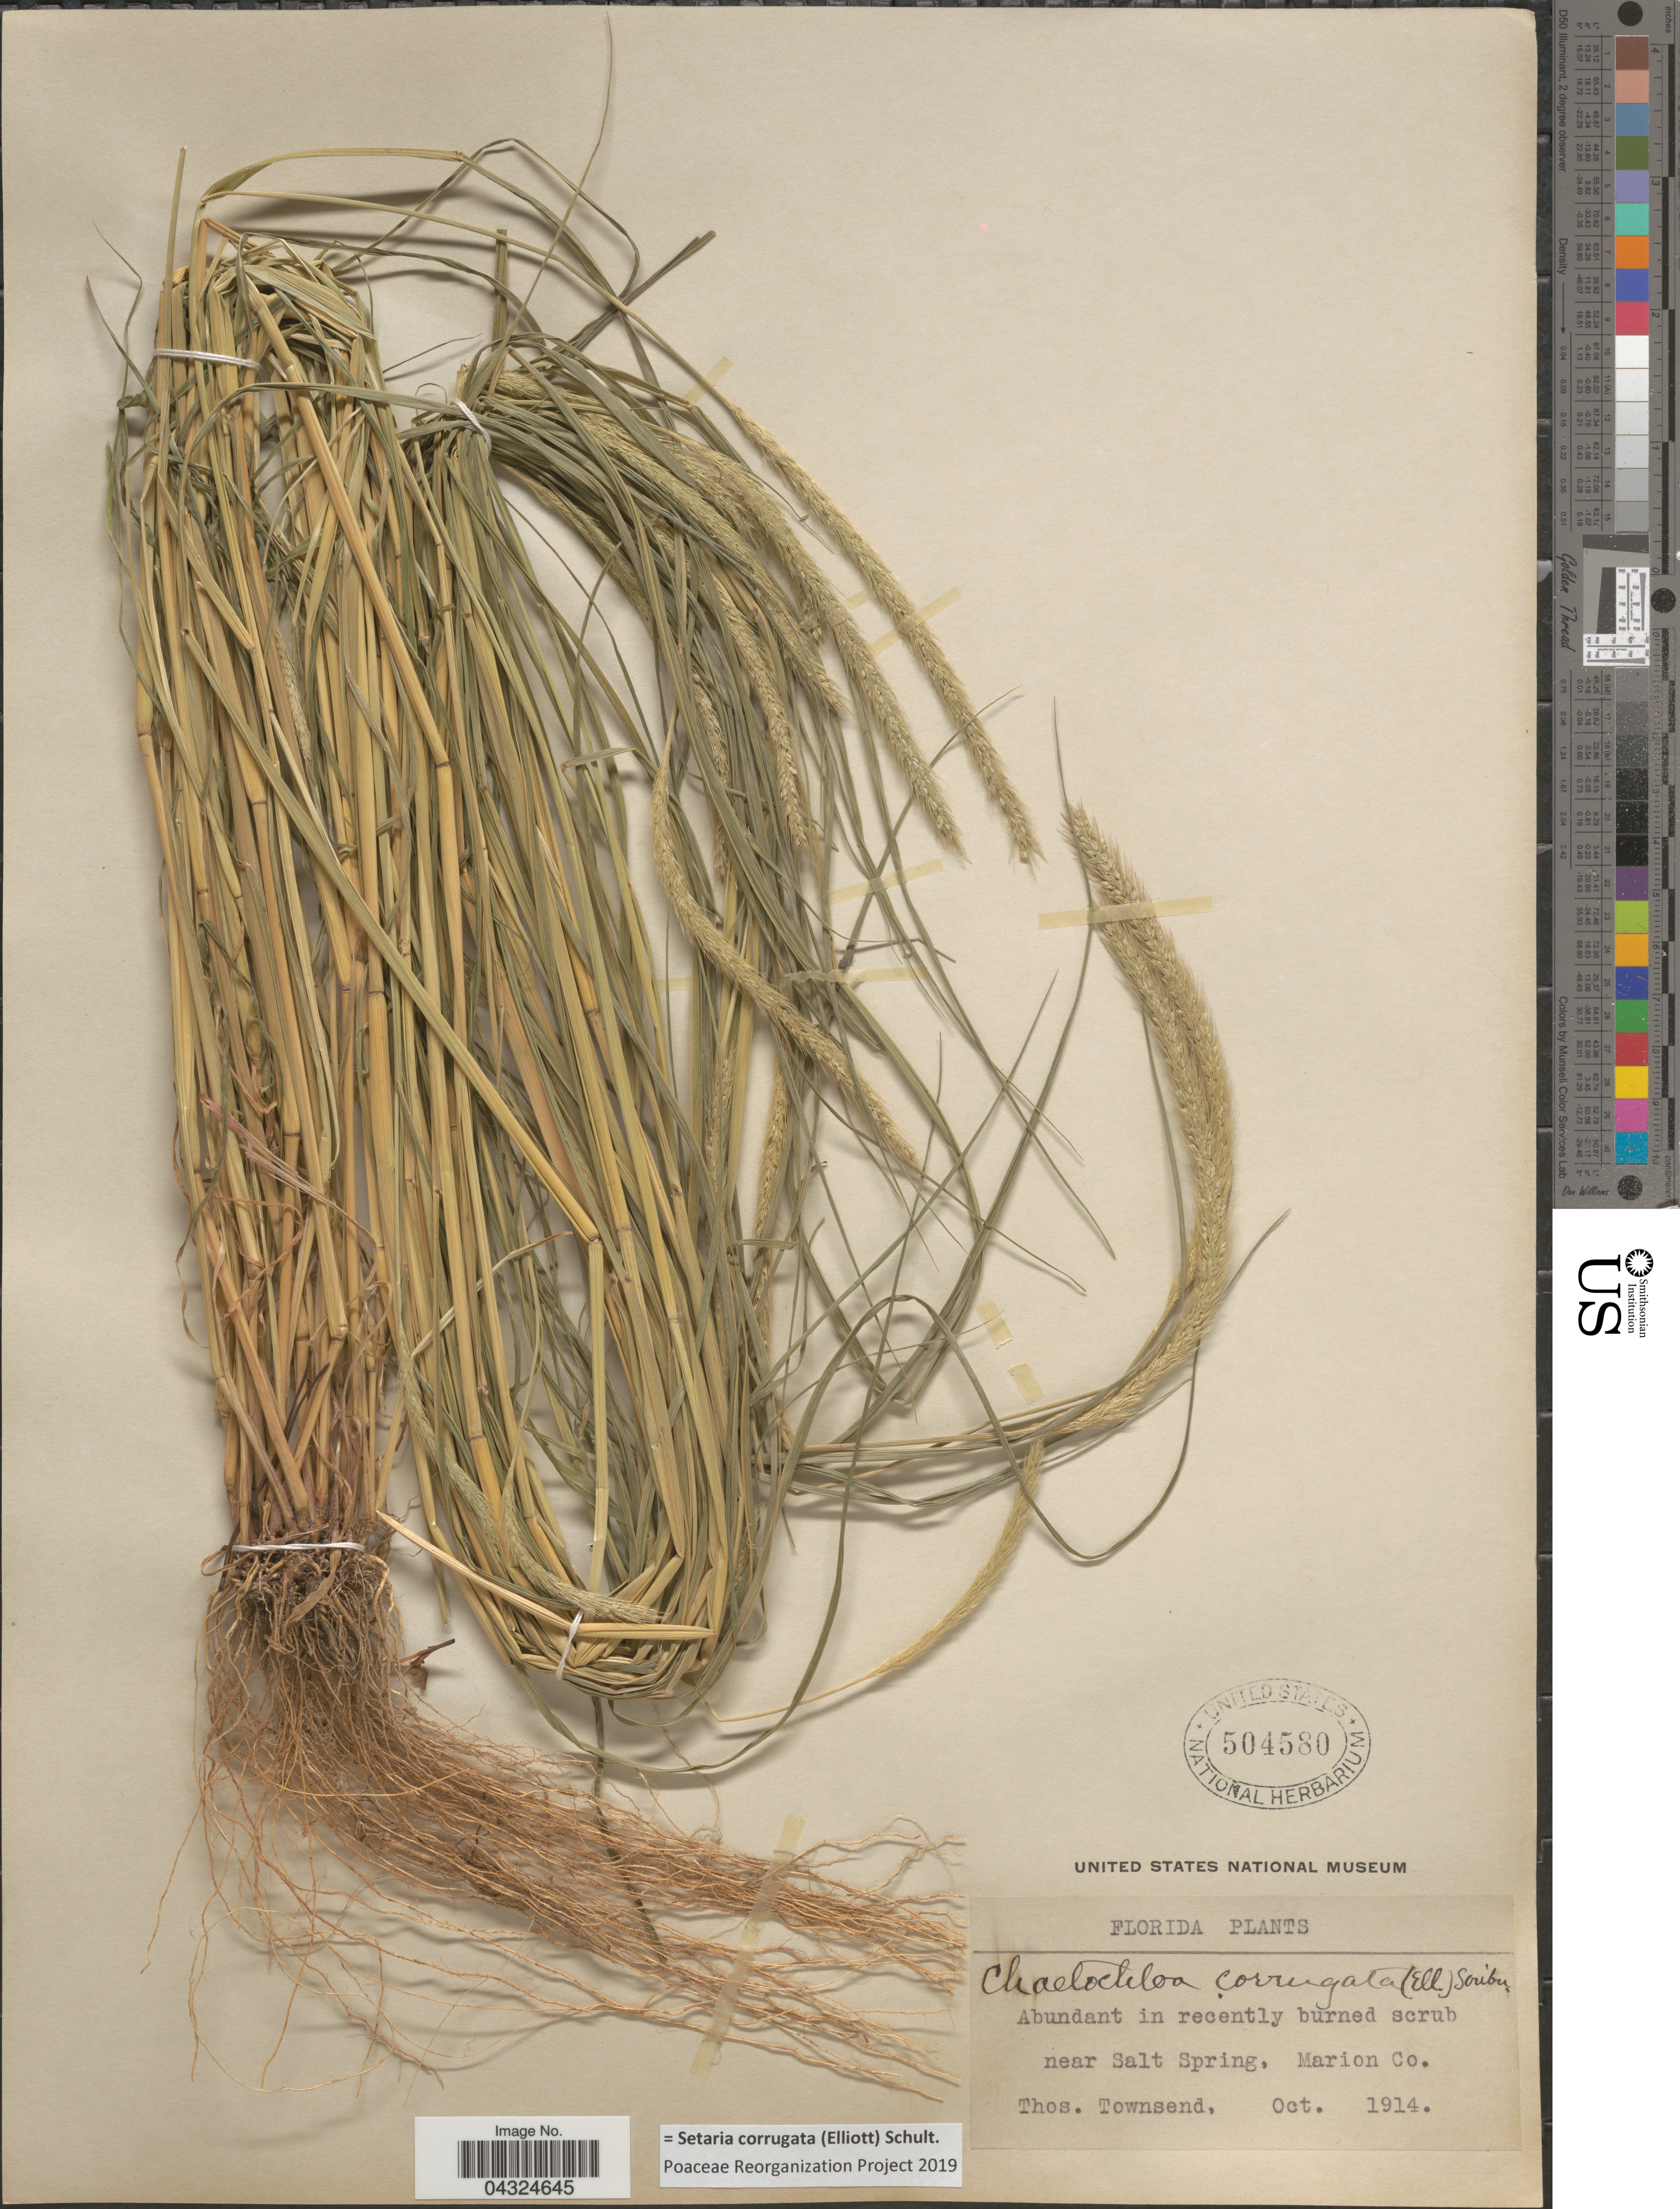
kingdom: Plantae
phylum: Tracheophyta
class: Liliopsida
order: Poales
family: Poaceae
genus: Setaria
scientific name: Setaria corrugata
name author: (Elliott) Schult.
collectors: T. Townsend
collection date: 1914-10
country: United States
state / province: Florida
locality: Near Salt Spring, Marion Co.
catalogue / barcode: US 504580